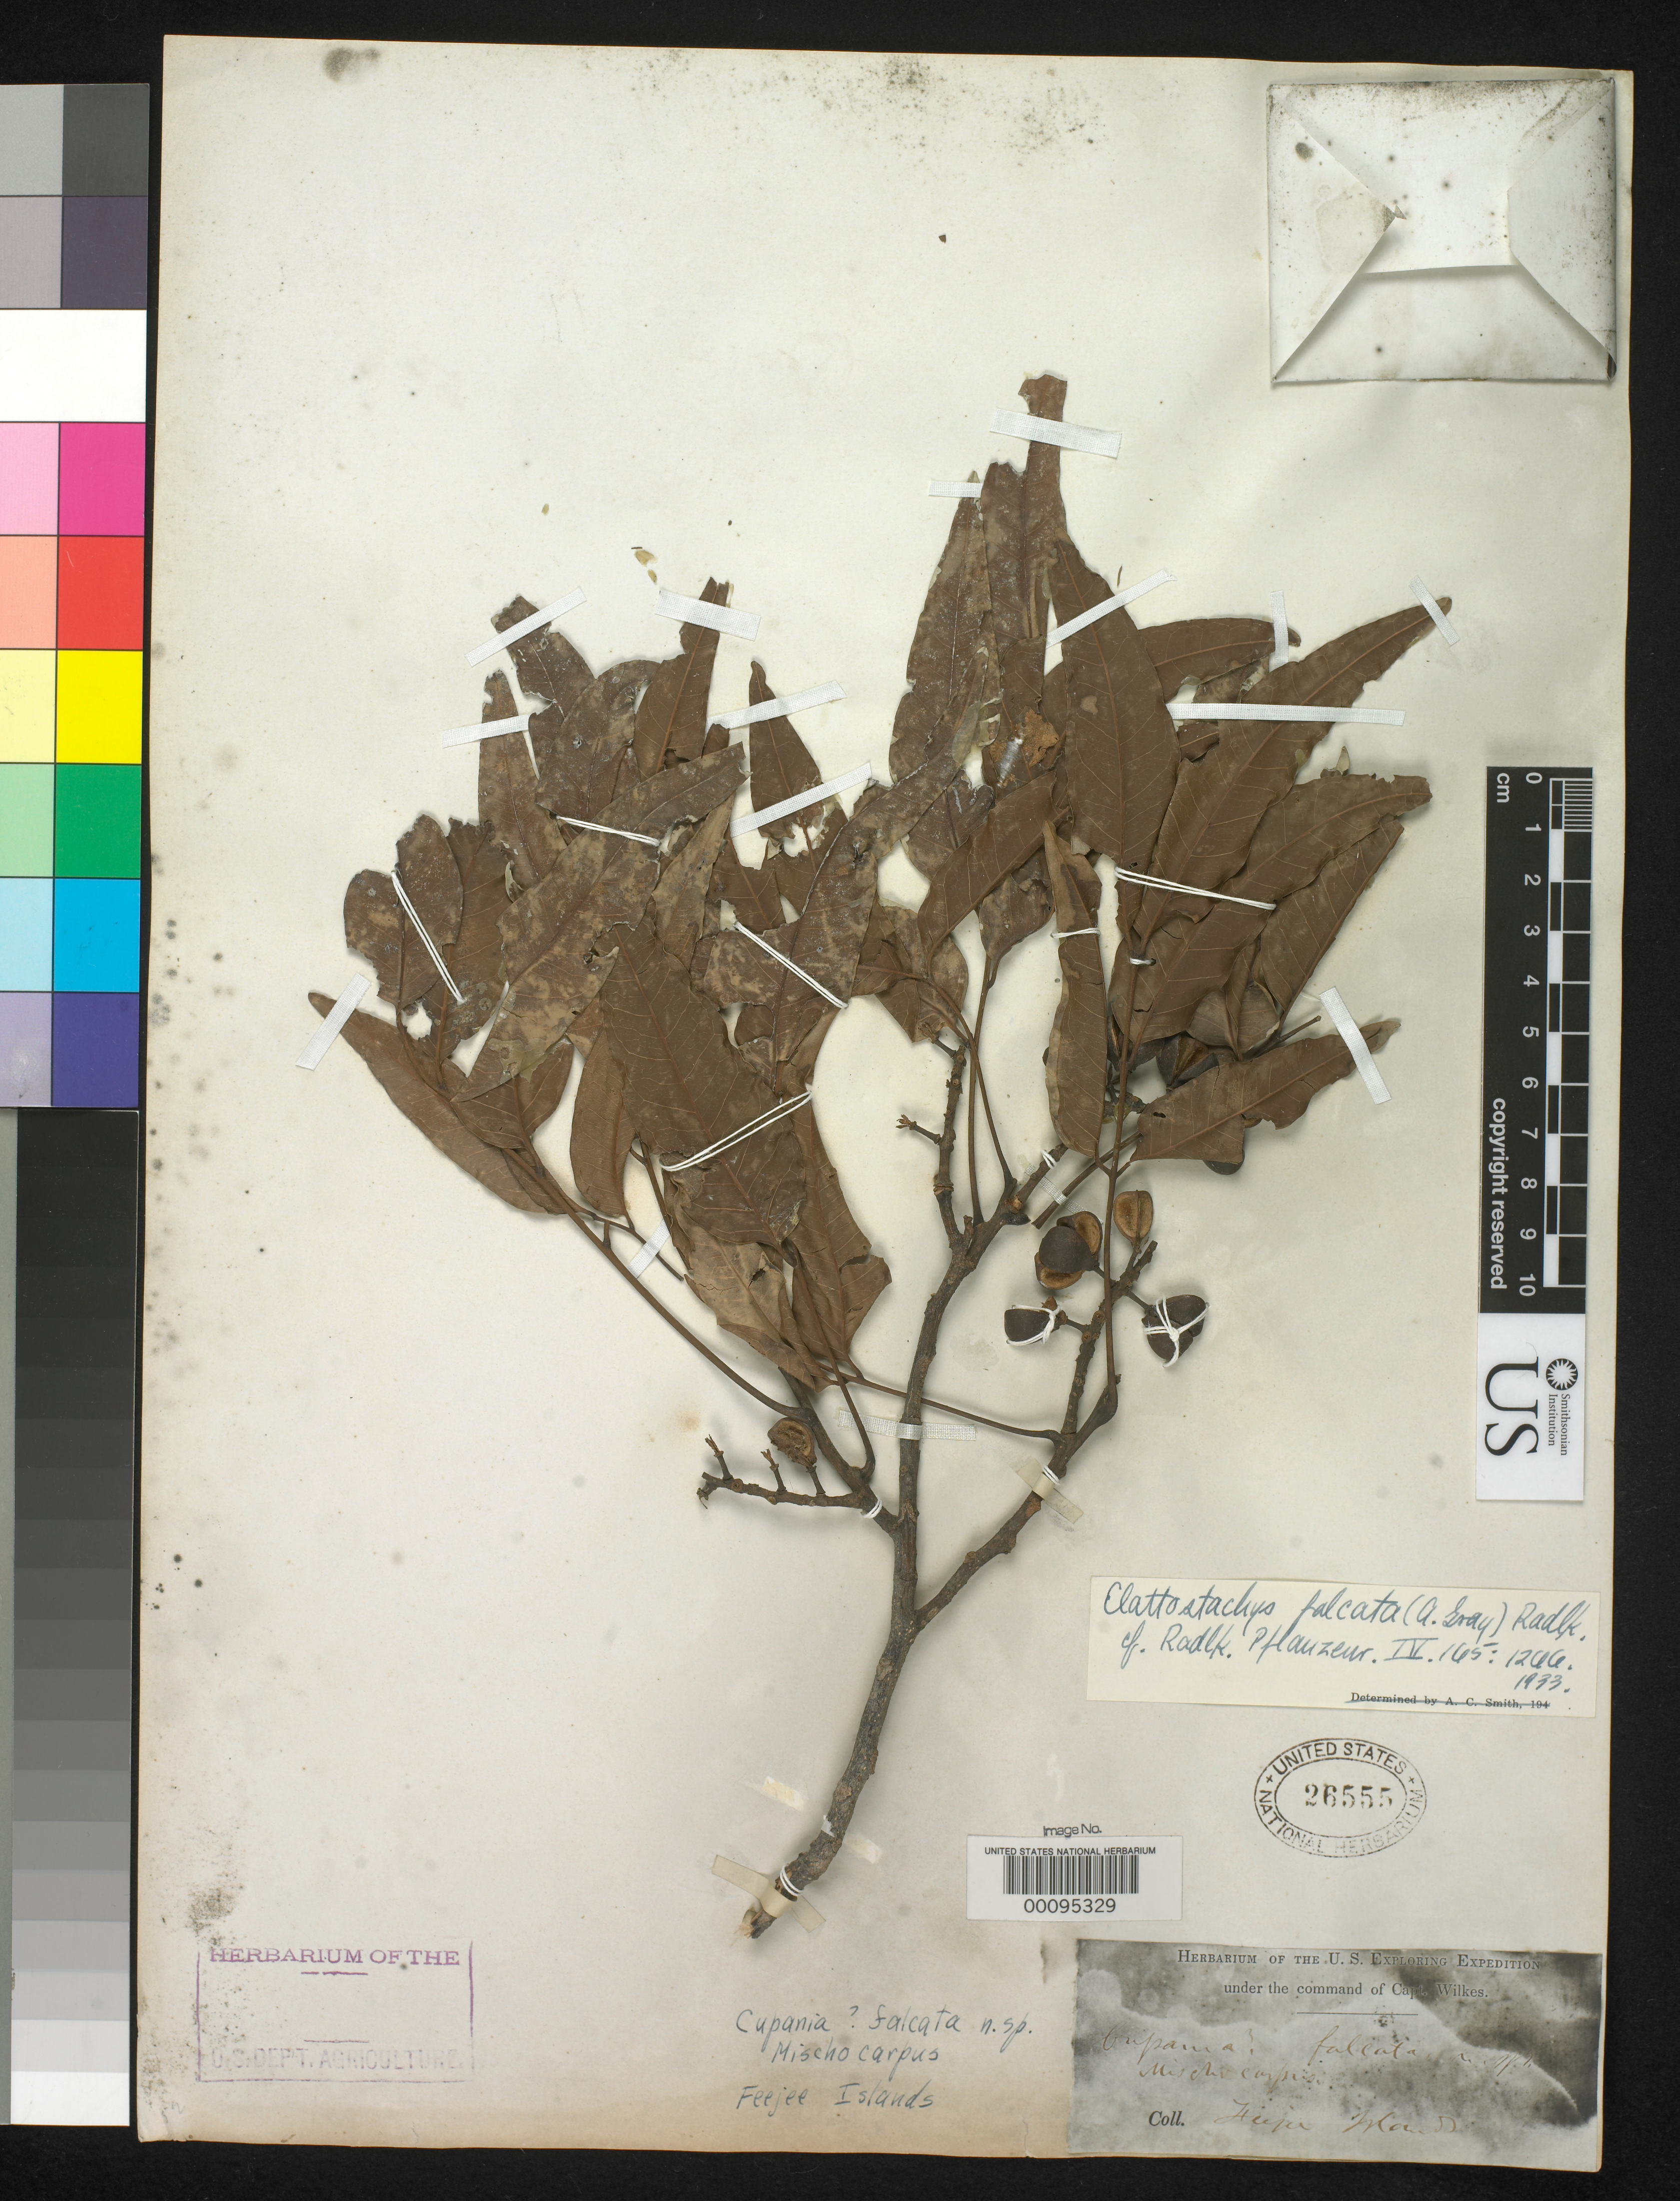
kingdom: Plantae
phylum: Tracheophyta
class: Magnoliopsida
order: Sapindales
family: Sapindaceae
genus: Cupania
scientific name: Cupania falcata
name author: A. Gray in Wilkes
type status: Syntype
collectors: Wilkes Explor. Exped.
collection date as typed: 1838 to -- --- 1842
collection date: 1838/1842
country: Fiji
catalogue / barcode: US 26555